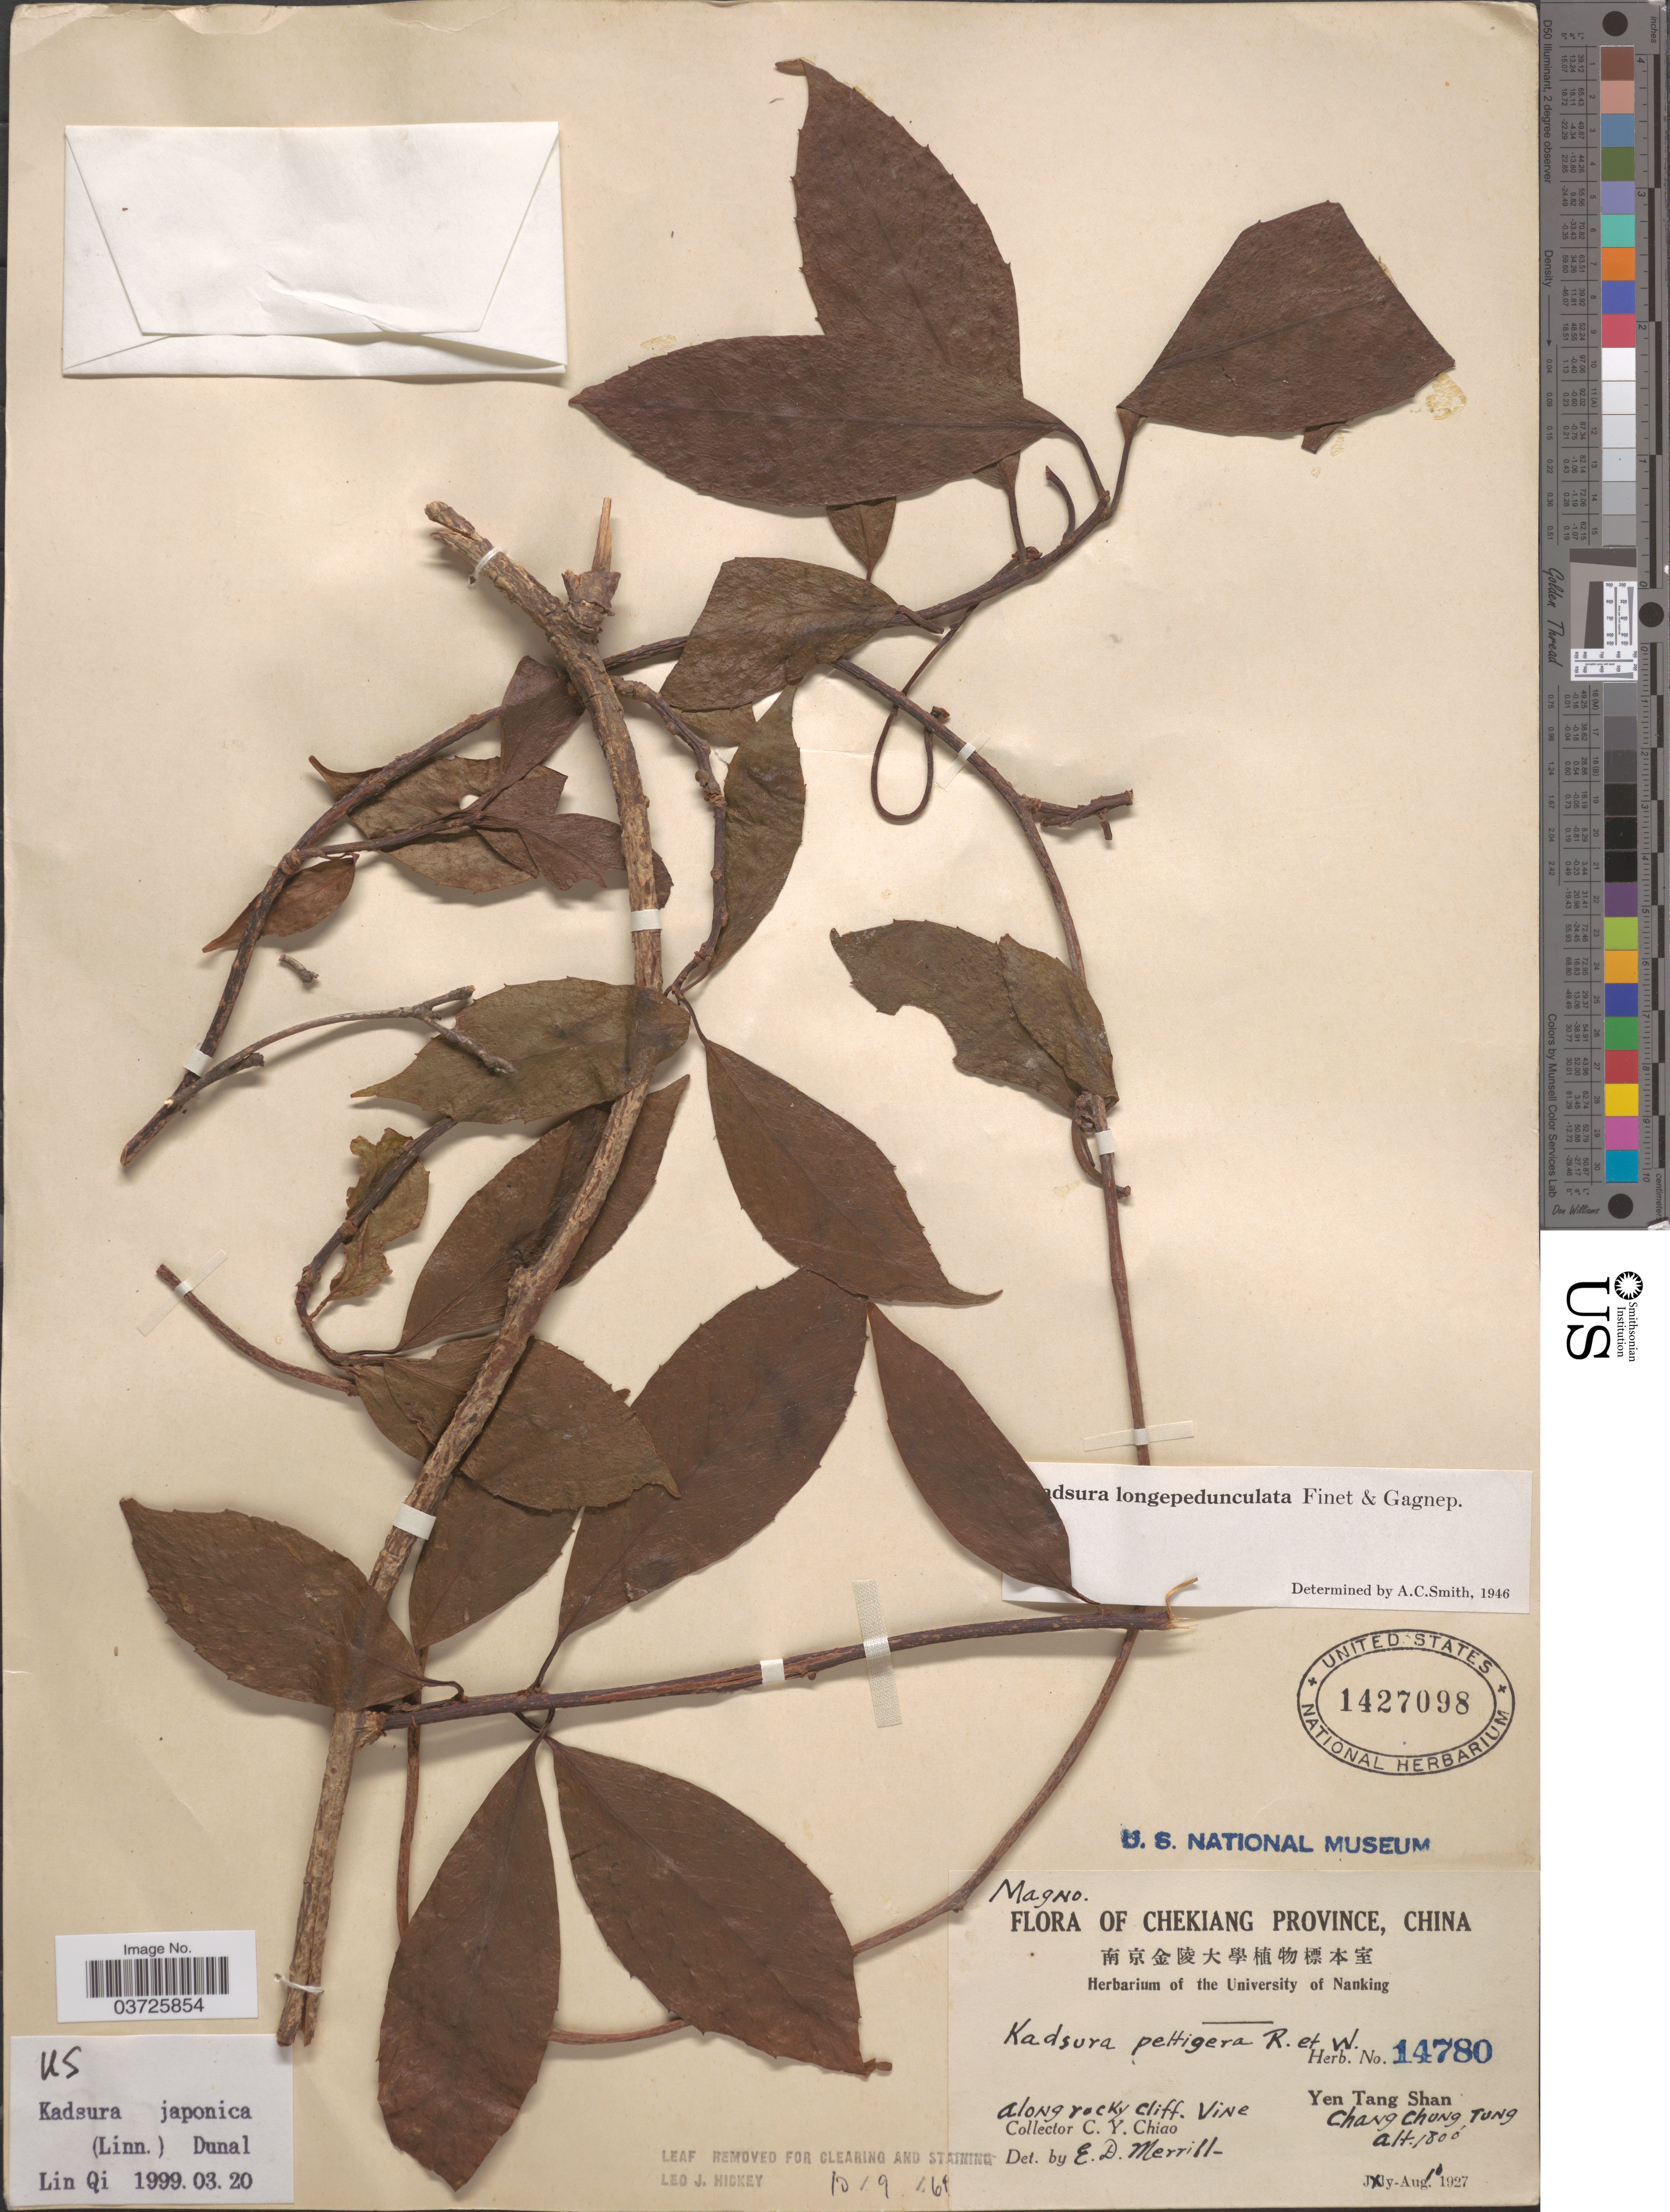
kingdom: Plantae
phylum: Tracheophyta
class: Magnoliopsida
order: Austrobaileyales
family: Schisandraceae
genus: Kadsura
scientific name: Kadsura japonica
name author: (L.) Dunal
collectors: C. Y. Chiao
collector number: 14780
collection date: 1927-08-10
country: China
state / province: Zhejiang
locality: Chekiang Province. Along rocky cliff. Yen Tang Shan. Chang Chung Tung.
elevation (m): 549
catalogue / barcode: US 1427098